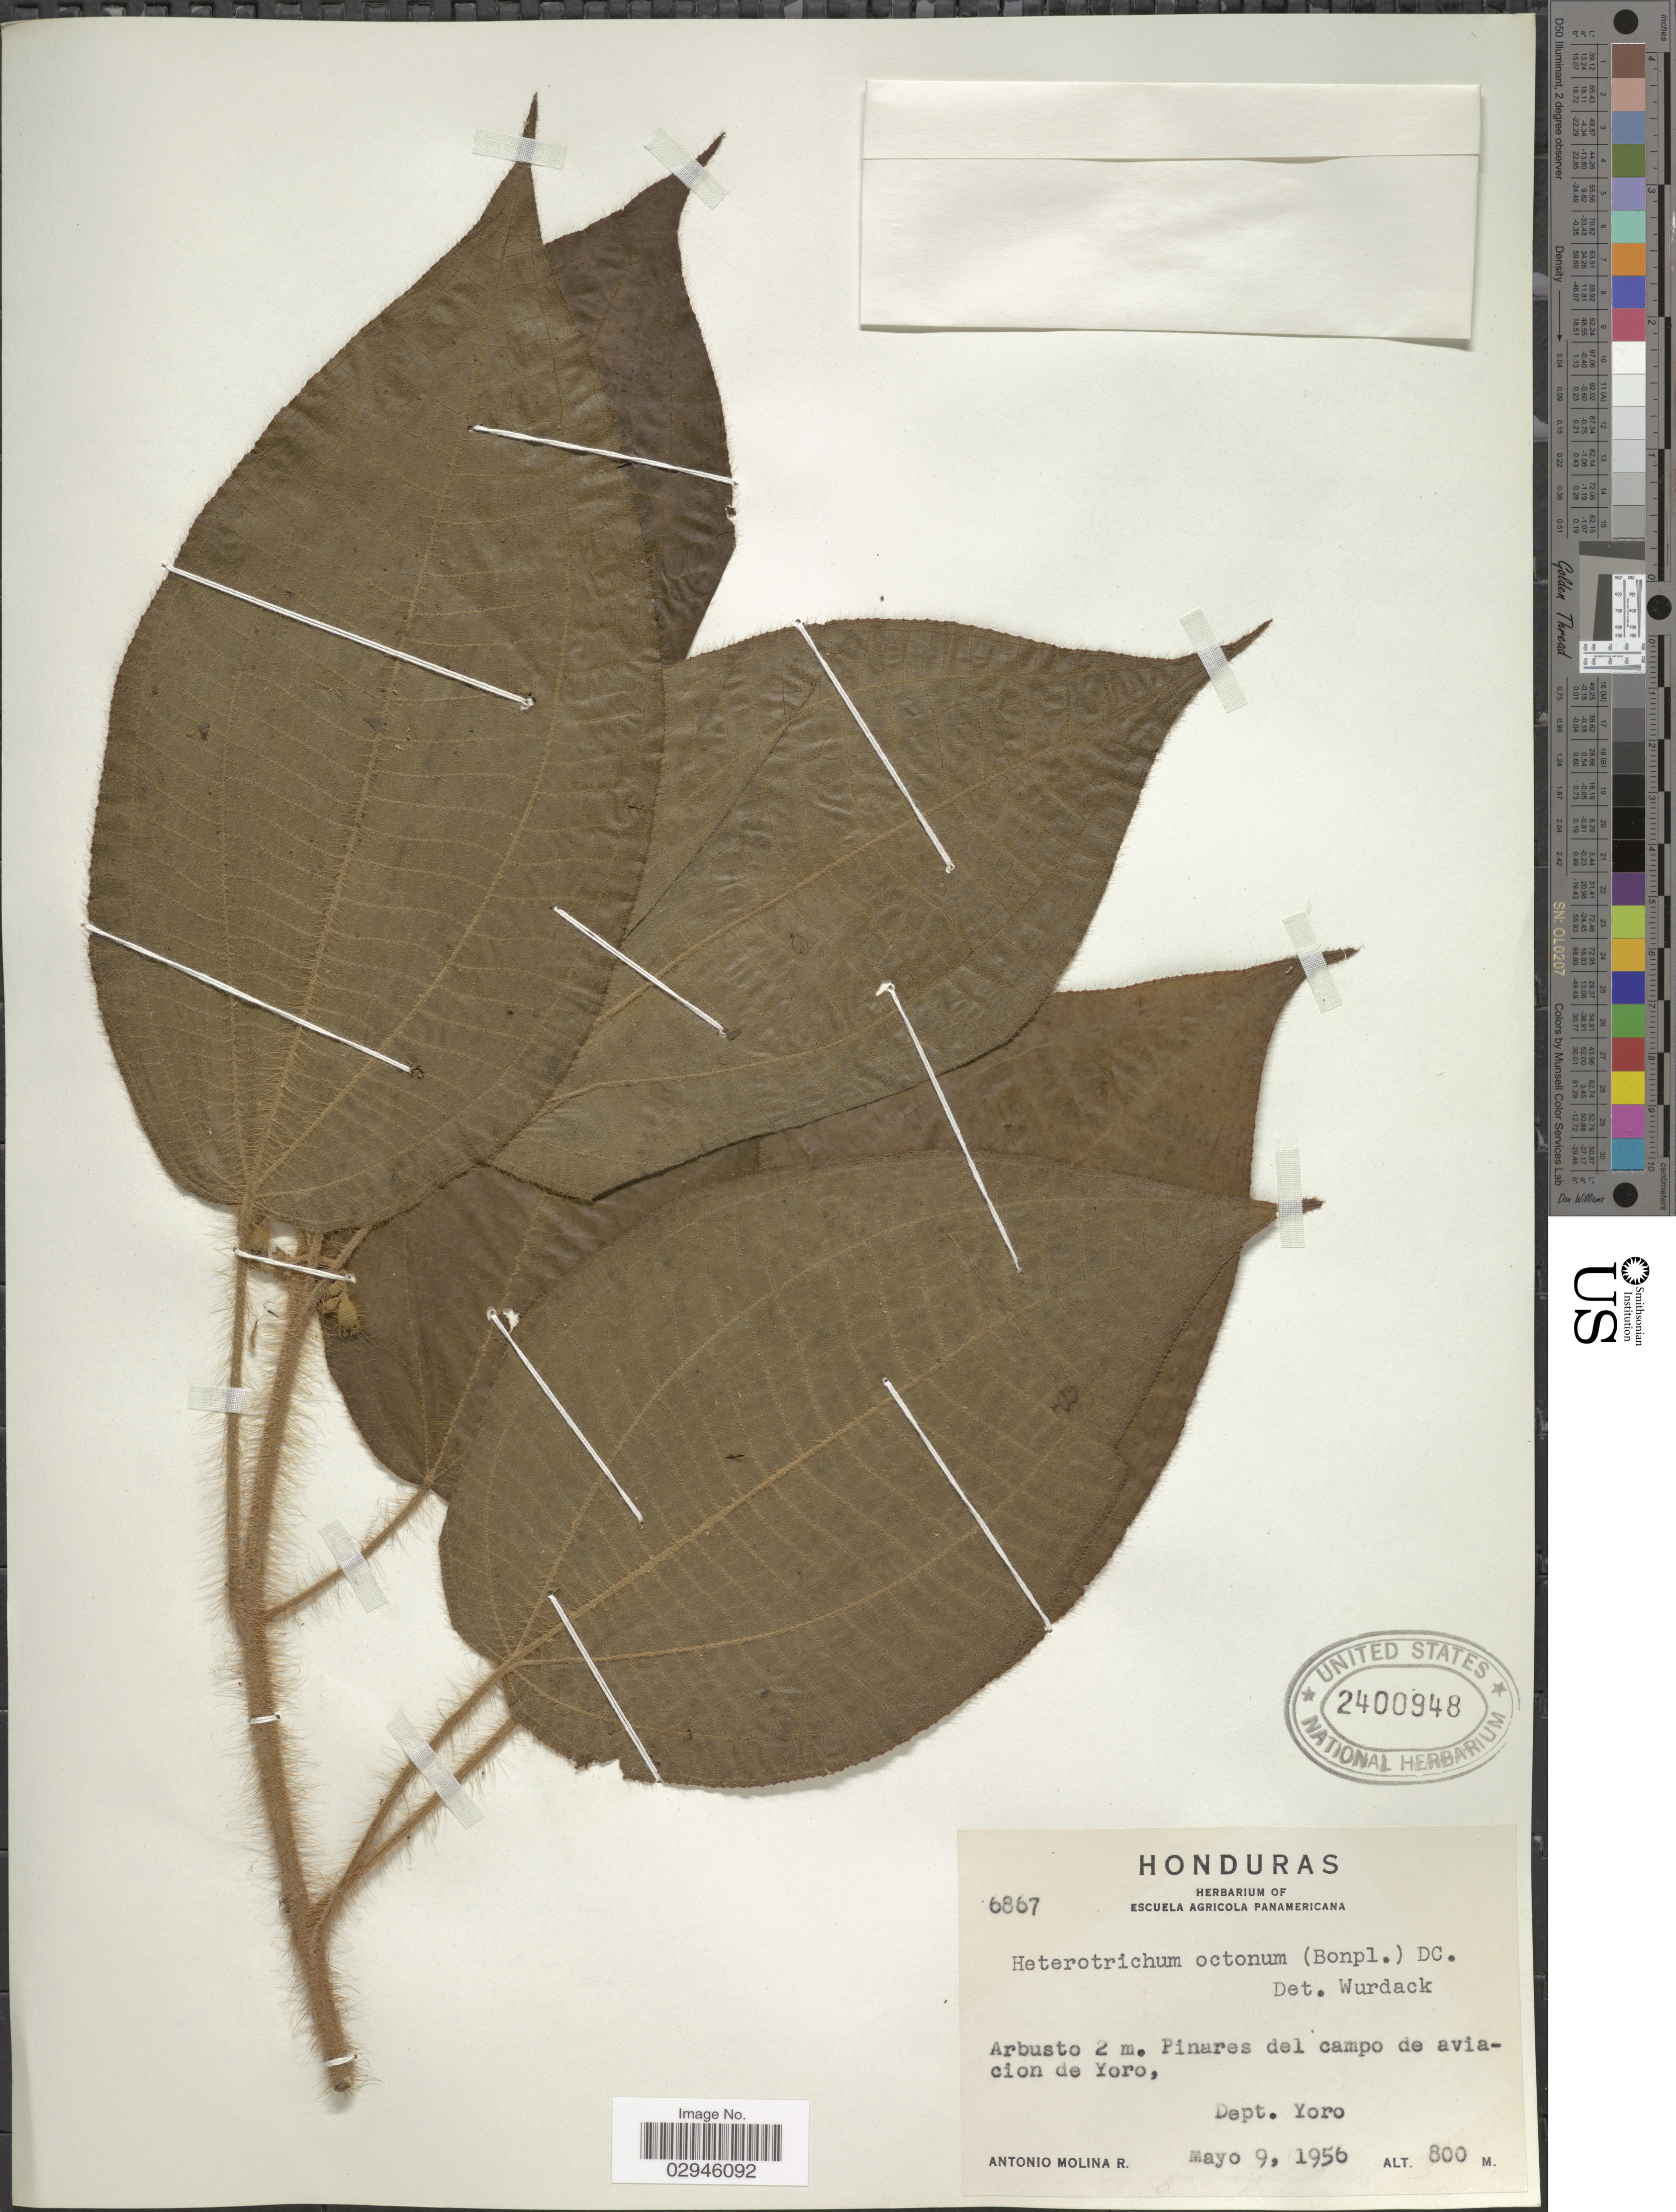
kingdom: Plantae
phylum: Tracheophyta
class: Magnoliopsida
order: Myrtales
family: Melastomataceae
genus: Heterotrichum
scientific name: Heterotrichum octonum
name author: (Bonpl.) DC.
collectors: A. Molina R.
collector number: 6867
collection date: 1956-05-09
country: Honduras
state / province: Yoro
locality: Pinares del campo de aviacion de Yoro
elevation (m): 800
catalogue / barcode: US 2400948